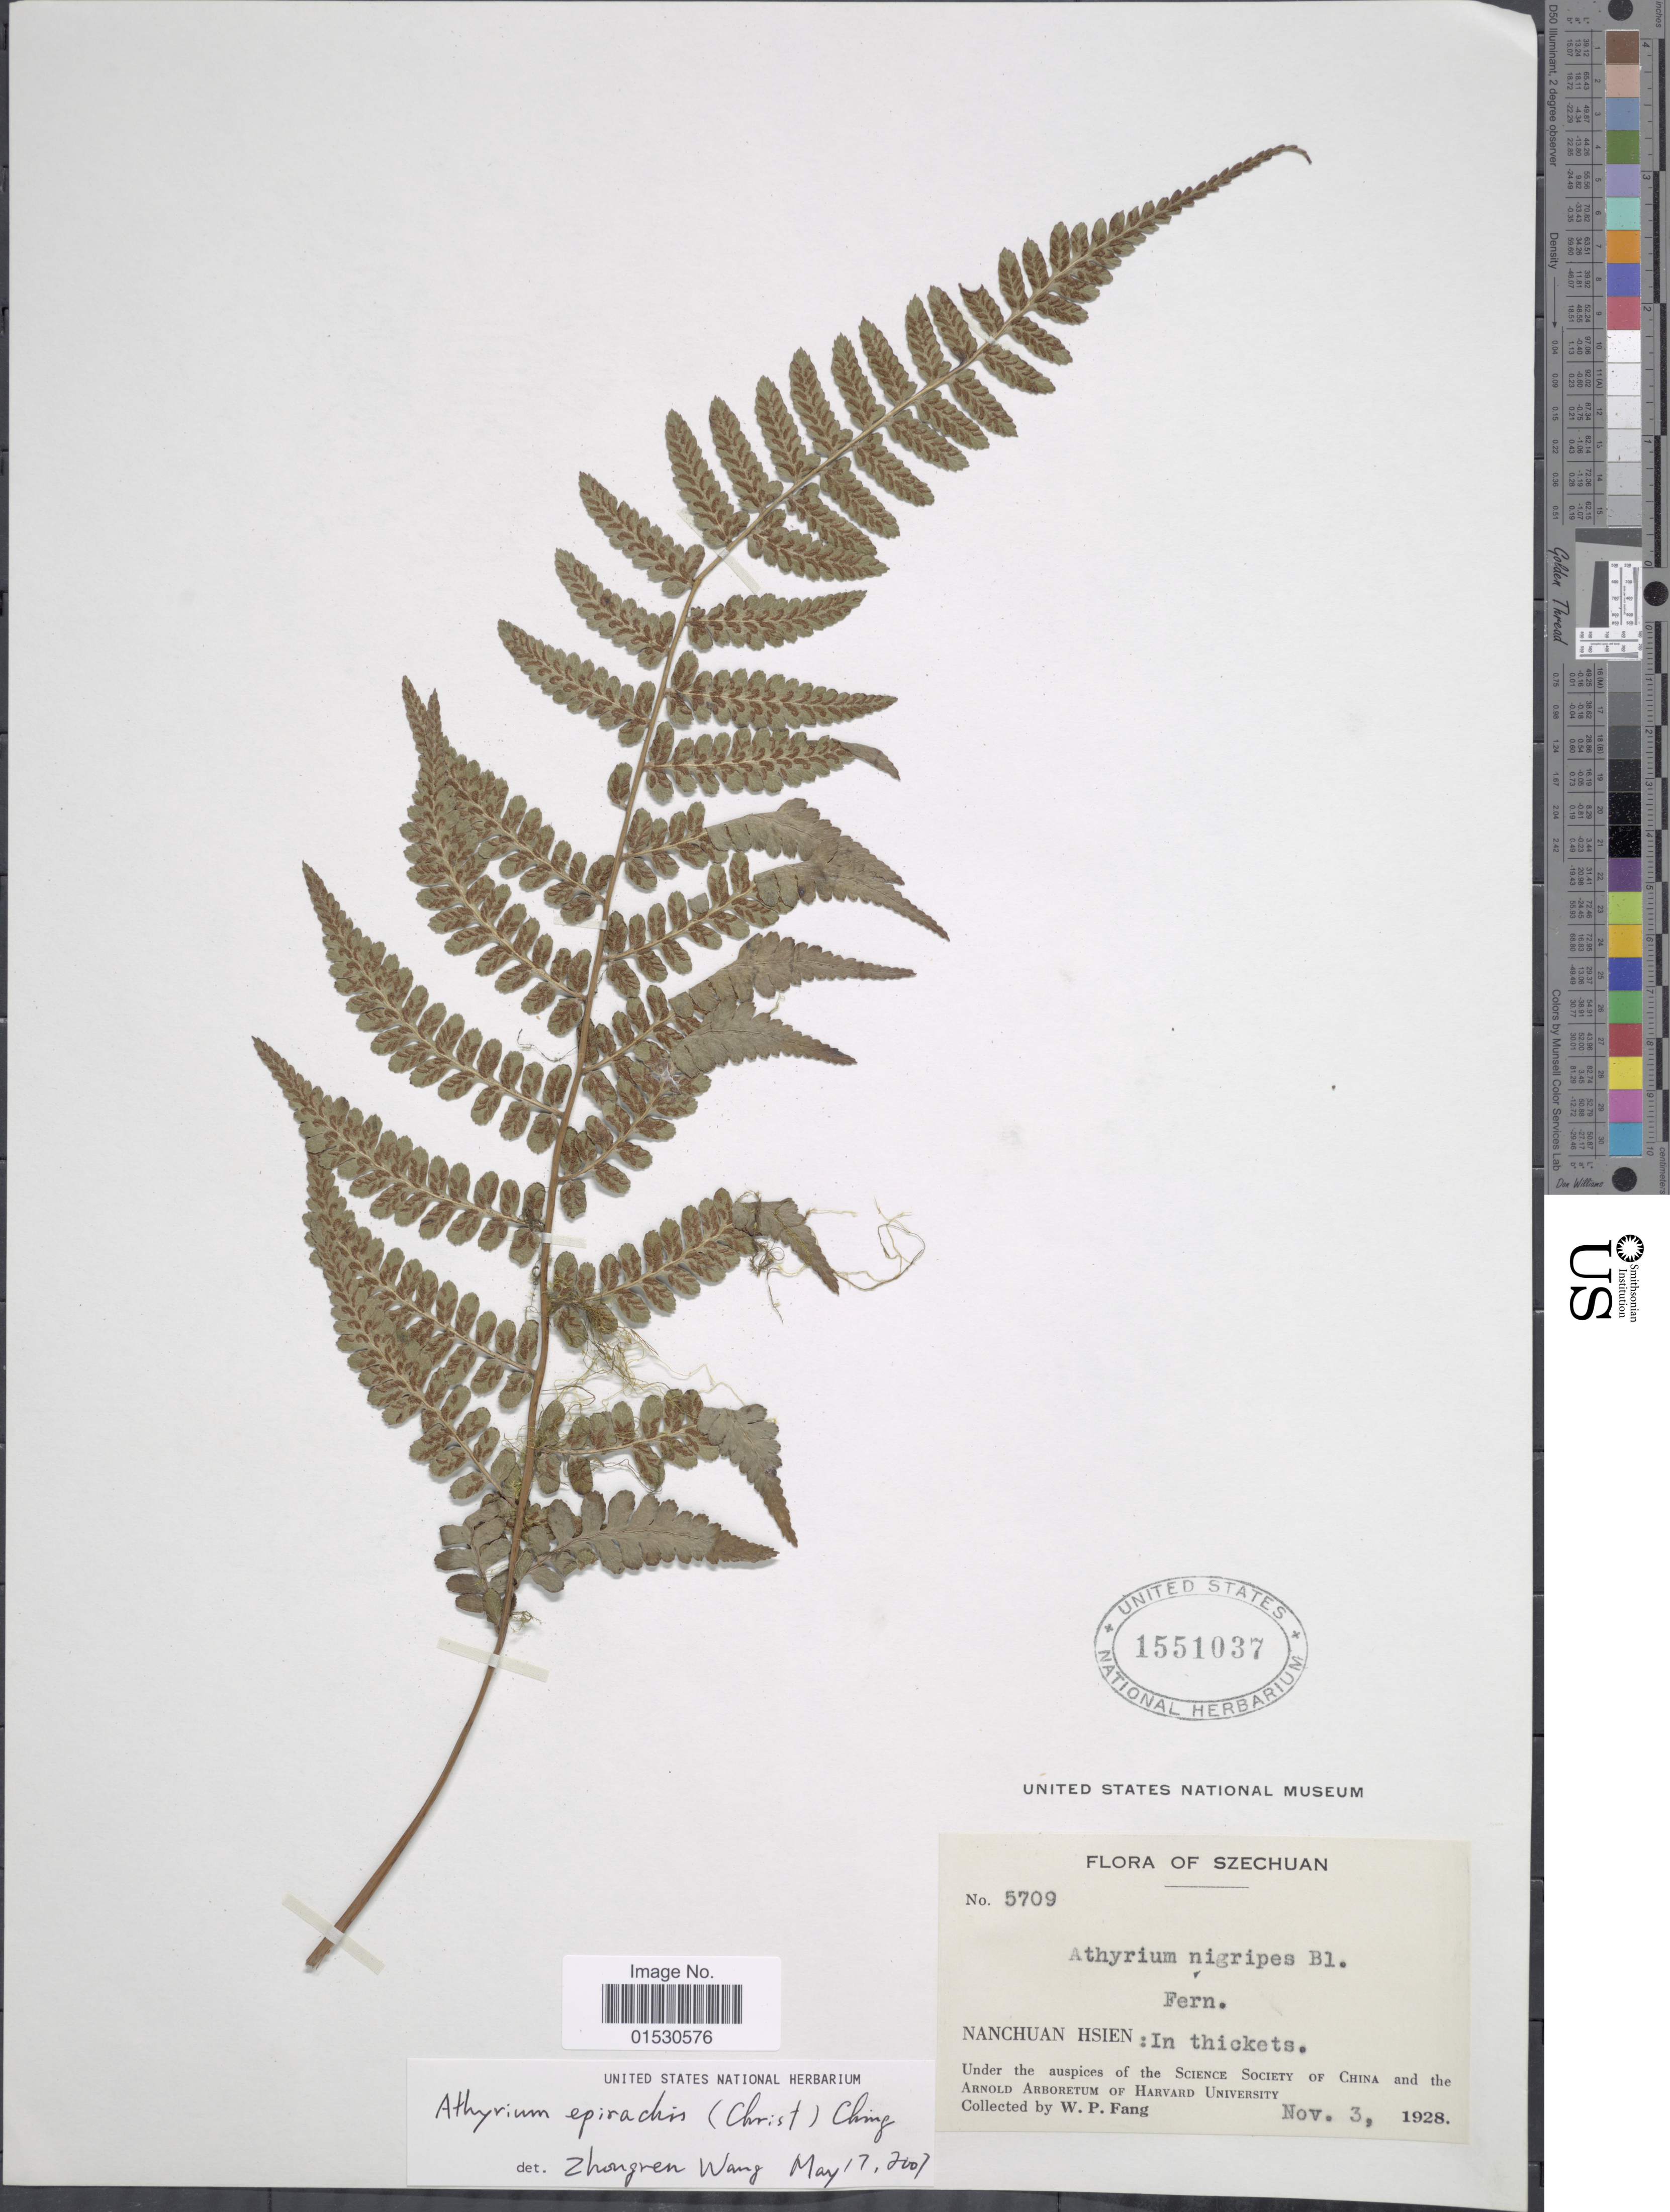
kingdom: Plantae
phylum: Tracheophyta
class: Polypodiopsida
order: Polypodiales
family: Athyriaceae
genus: Athyrium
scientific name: Athyrium epirachis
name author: (Christ)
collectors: W. P. Fang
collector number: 5709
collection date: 1928-11-03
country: China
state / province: Sichuan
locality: Szechuan, Nanchuan Hsien: in thickets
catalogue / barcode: US 1551037